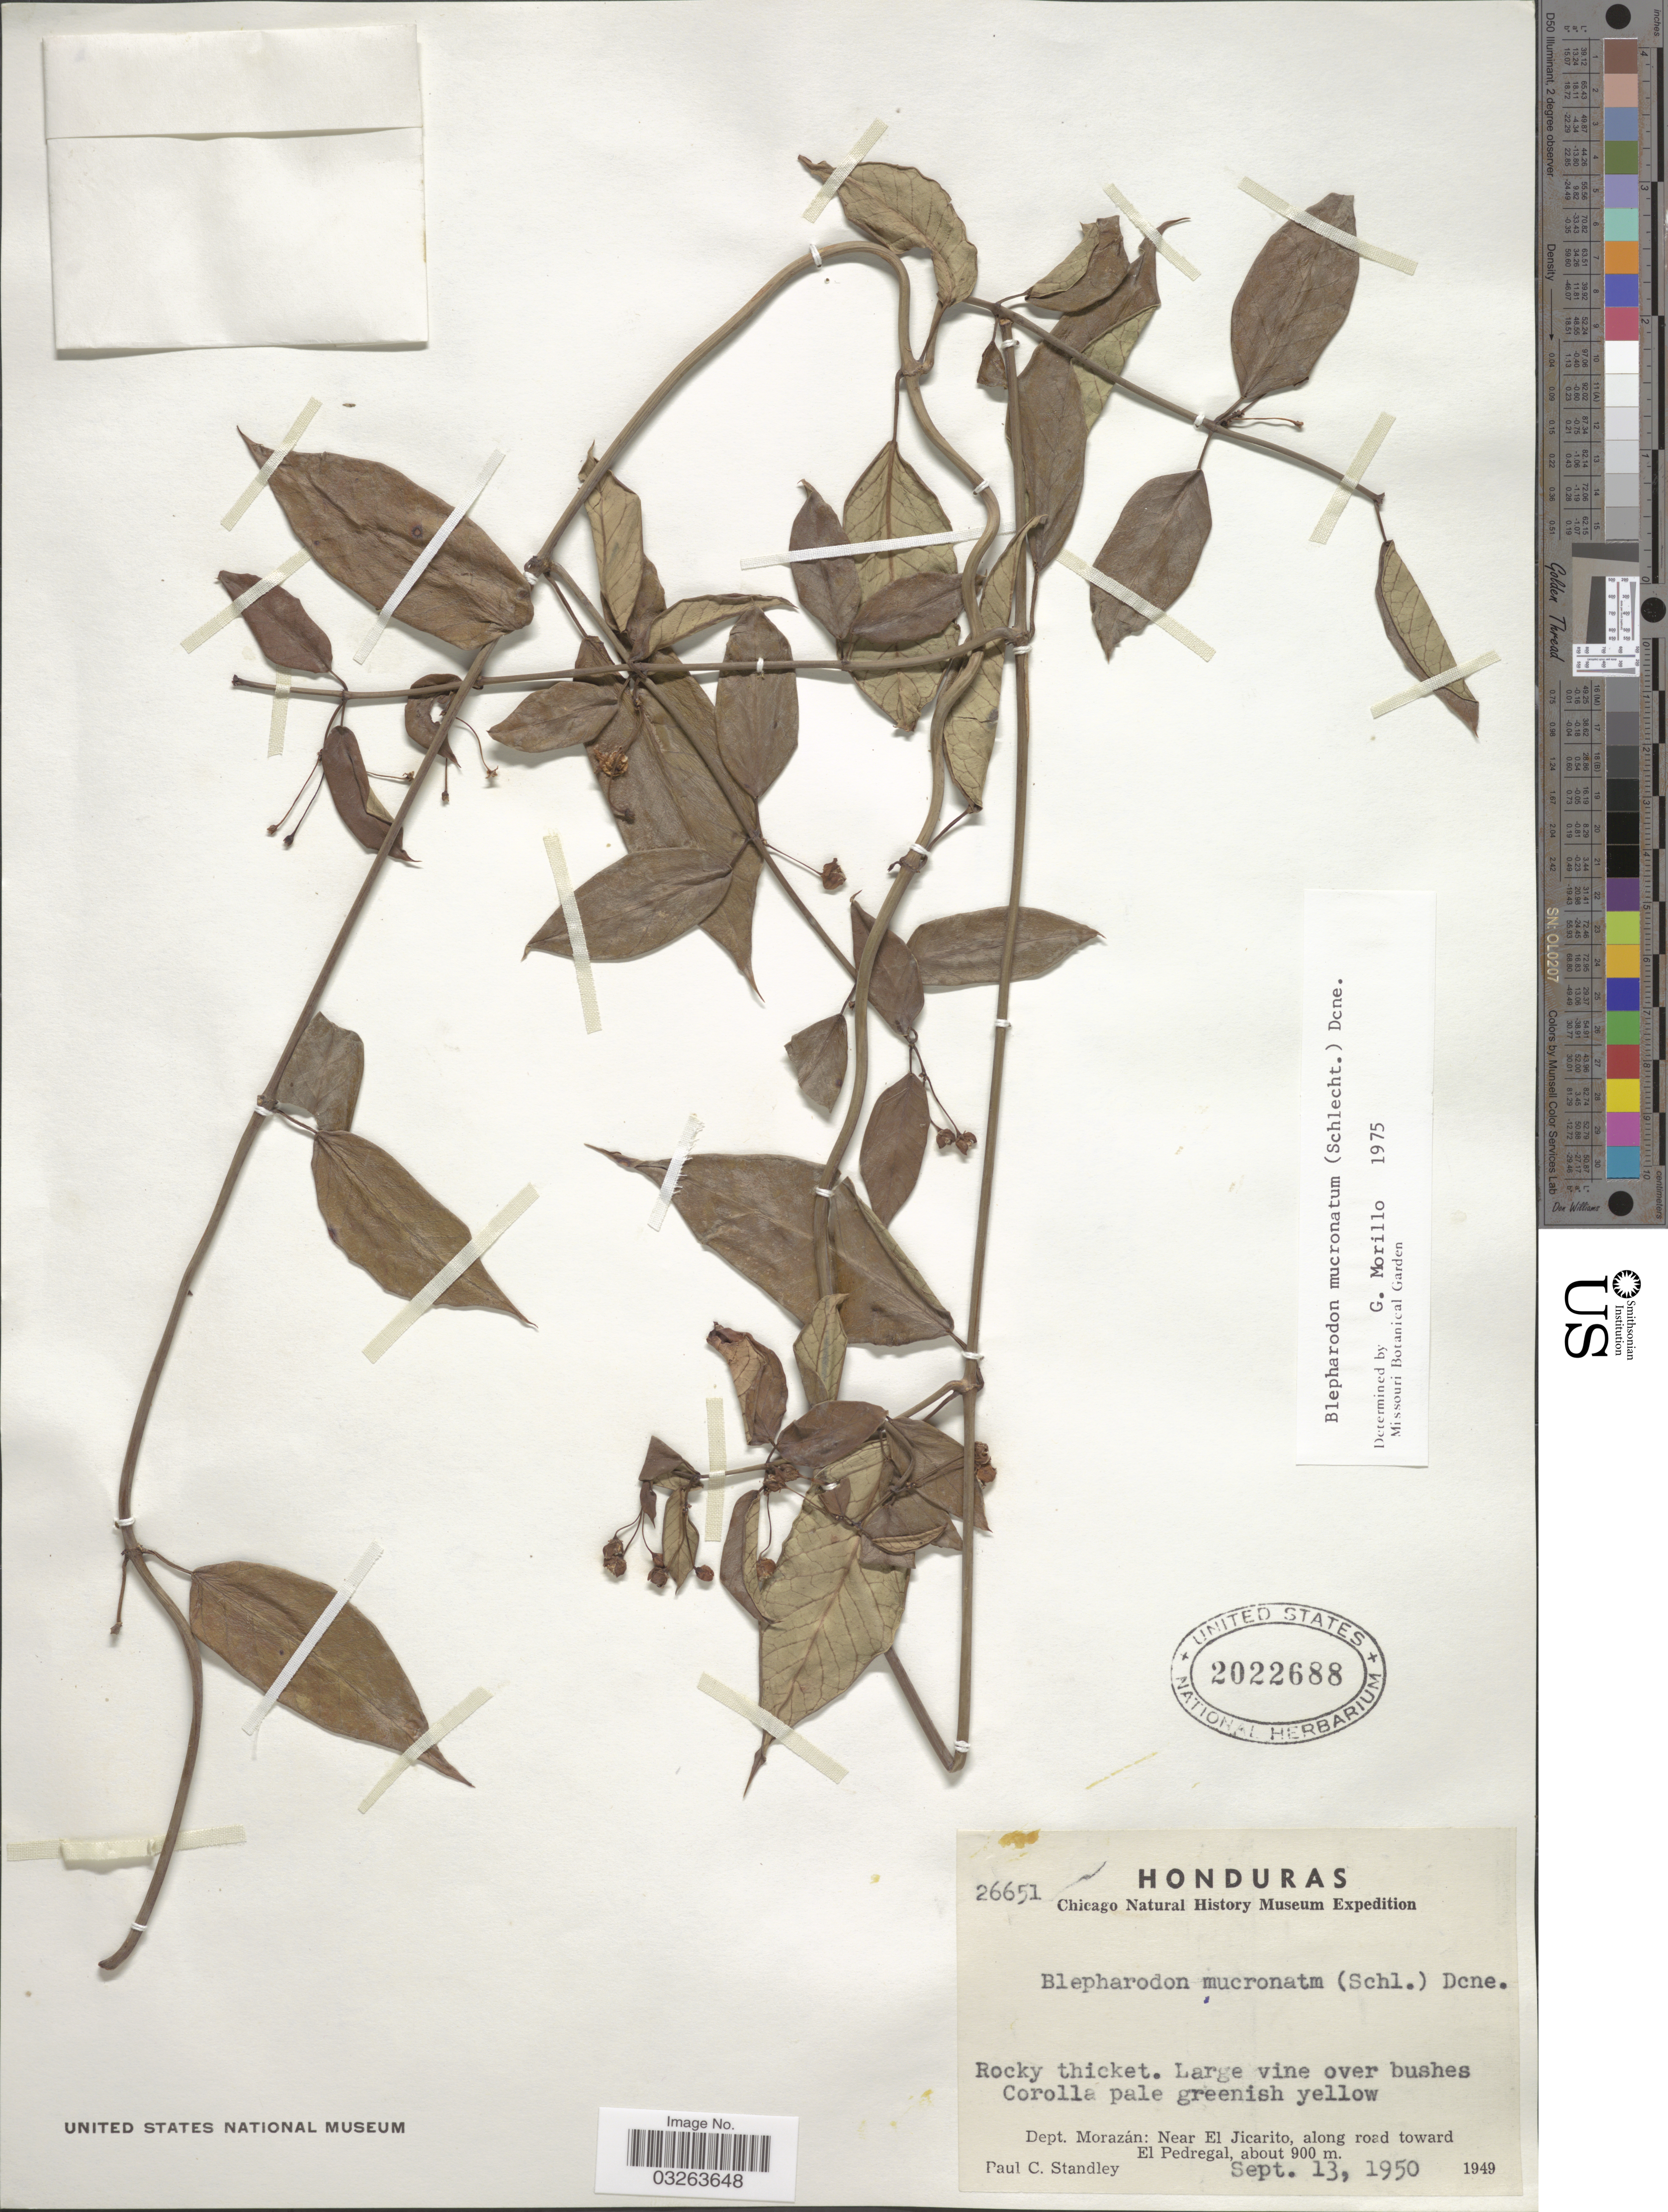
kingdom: Plantae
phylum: Tracheophyta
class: Magnoliopsida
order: Gentianales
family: Apocynaceae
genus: Blepharodon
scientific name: Blepharodon mucronatum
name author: (Schltdl.) Decne.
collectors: P. C. Standley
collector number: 26651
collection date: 1950-09-13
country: Honduras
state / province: Fco. Morazán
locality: Dept. Morazán: Near El Jicarito, along road toward El Pedregal.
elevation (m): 900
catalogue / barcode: US 2022688